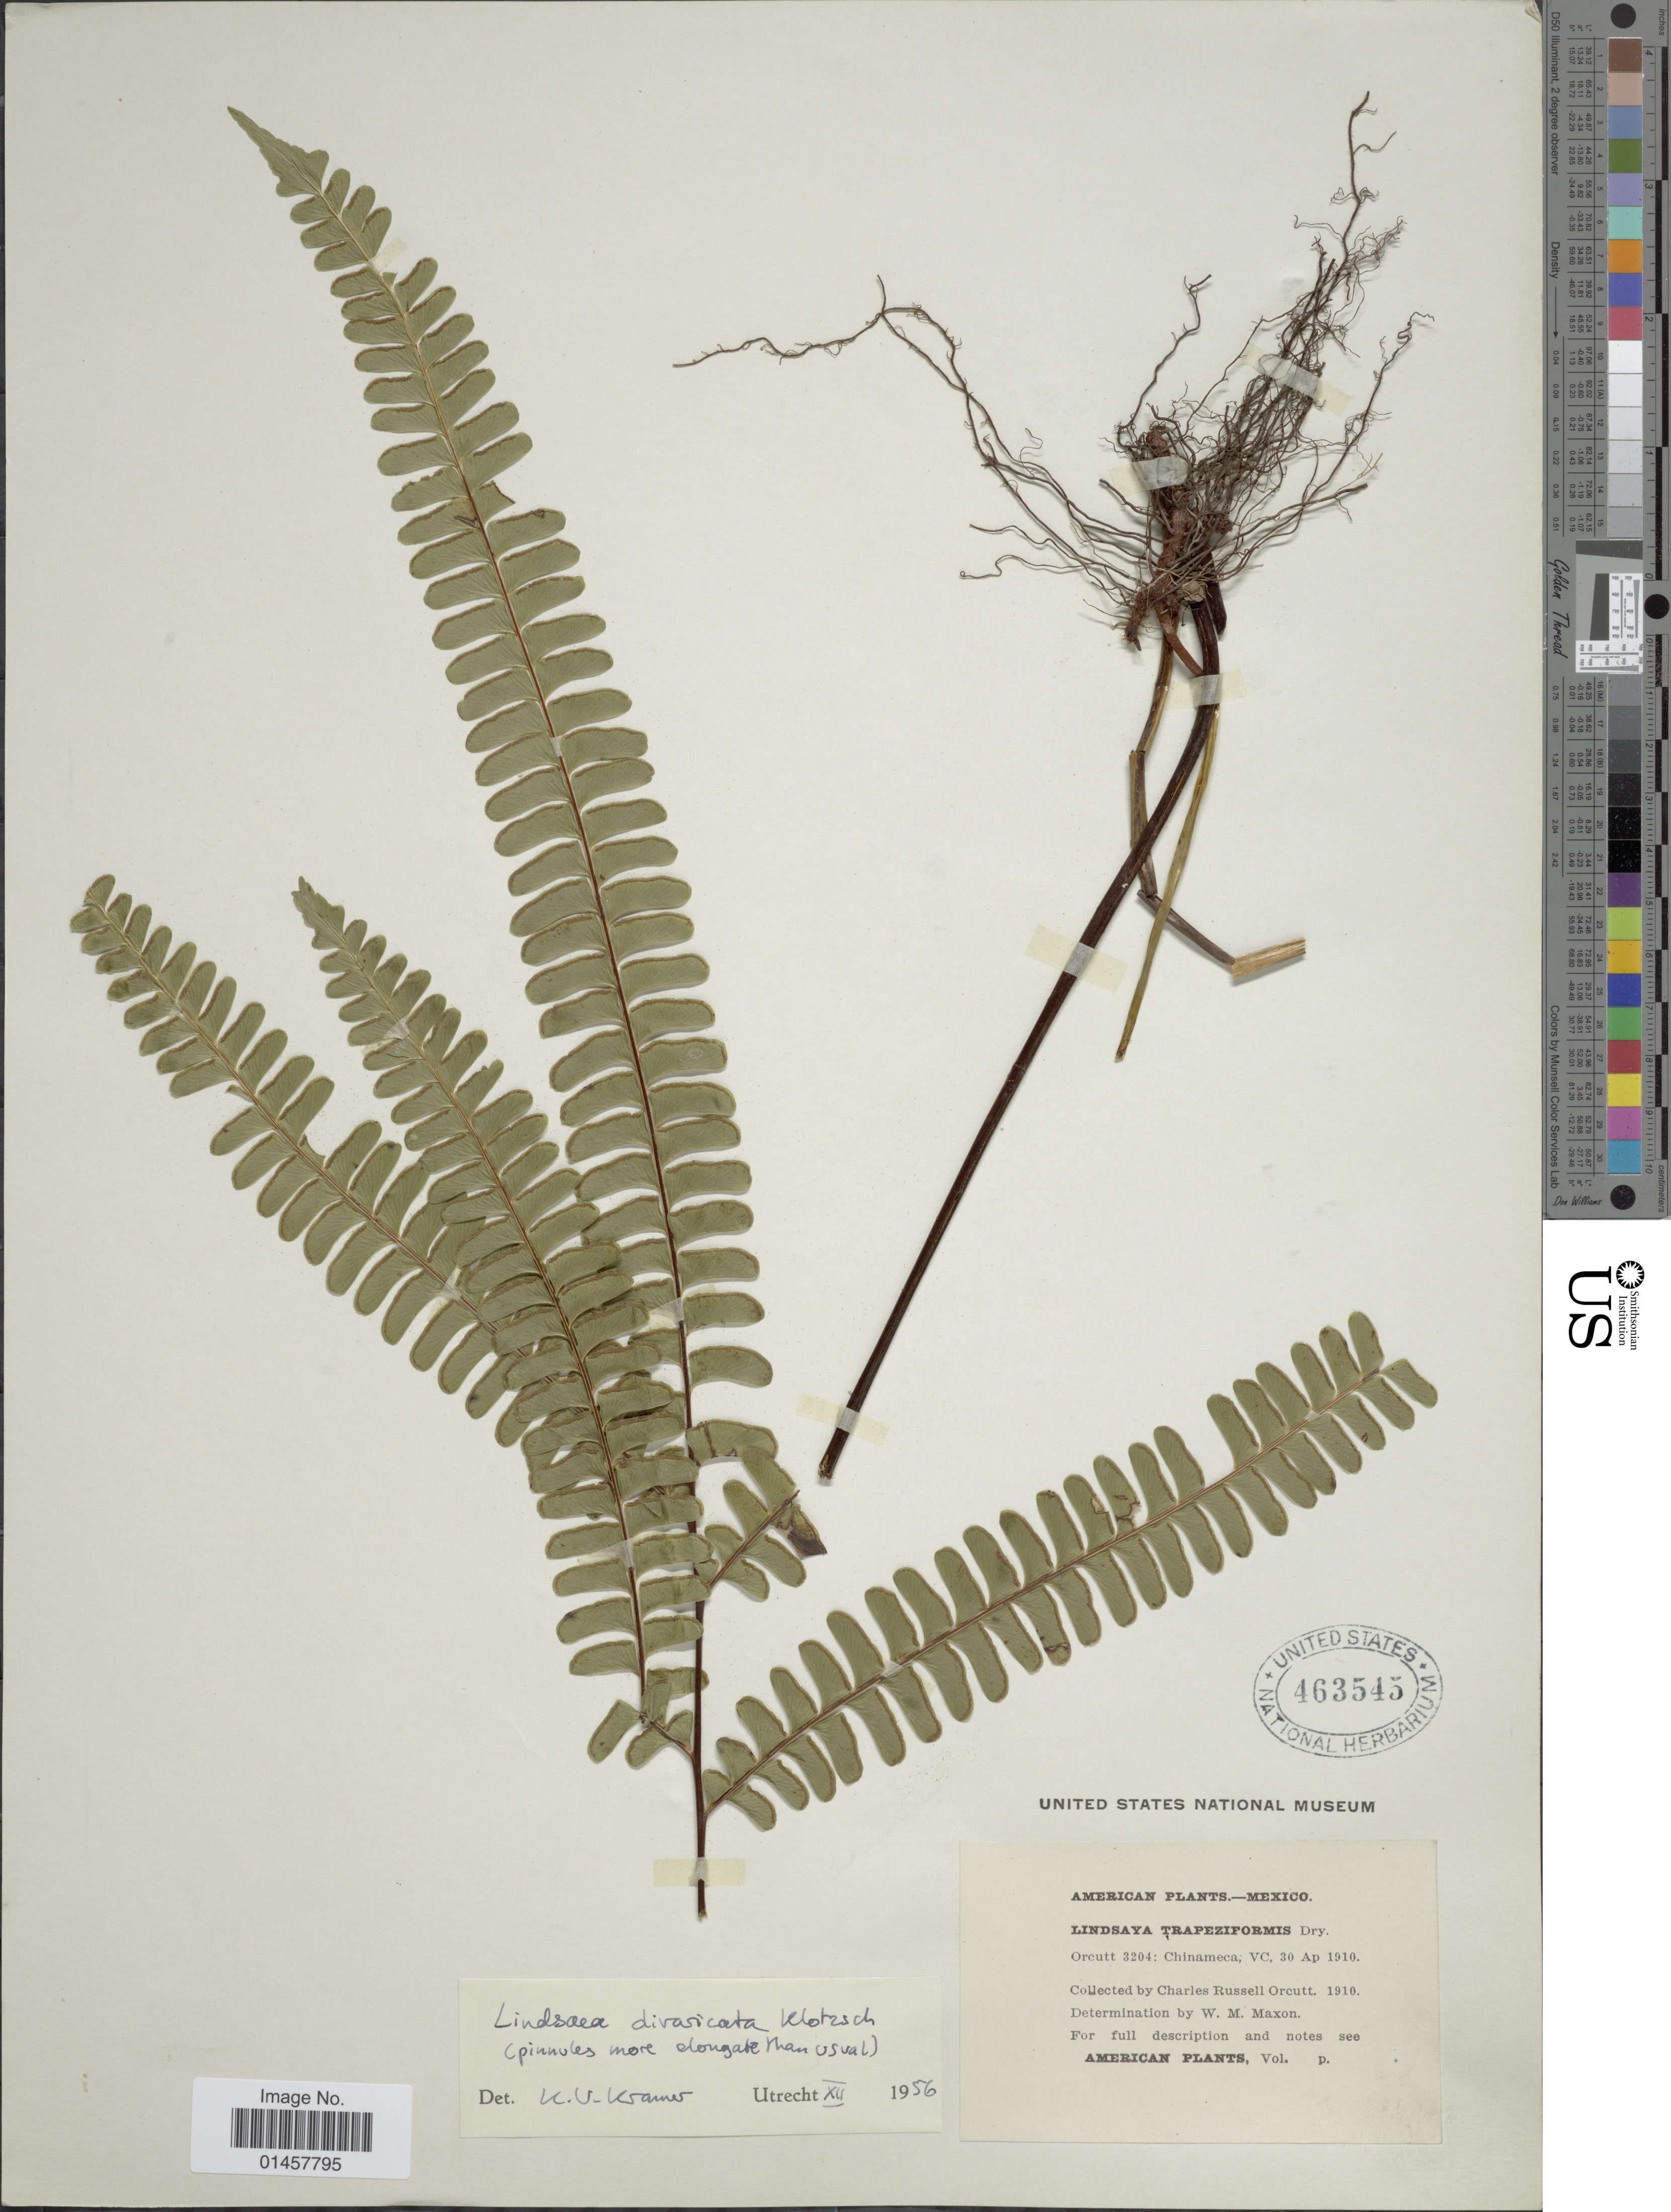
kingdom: Plantae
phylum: Tracheophyta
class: Polypodiopsida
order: Polypodiales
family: Lindsaeaceae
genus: Lindsaea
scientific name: Lindsaea divaricata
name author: Klotzsch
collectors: C. R. Orcutt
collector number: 3204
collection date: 1910-04-30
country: Mexico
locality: American plants-Mexico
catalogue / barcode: US 463545